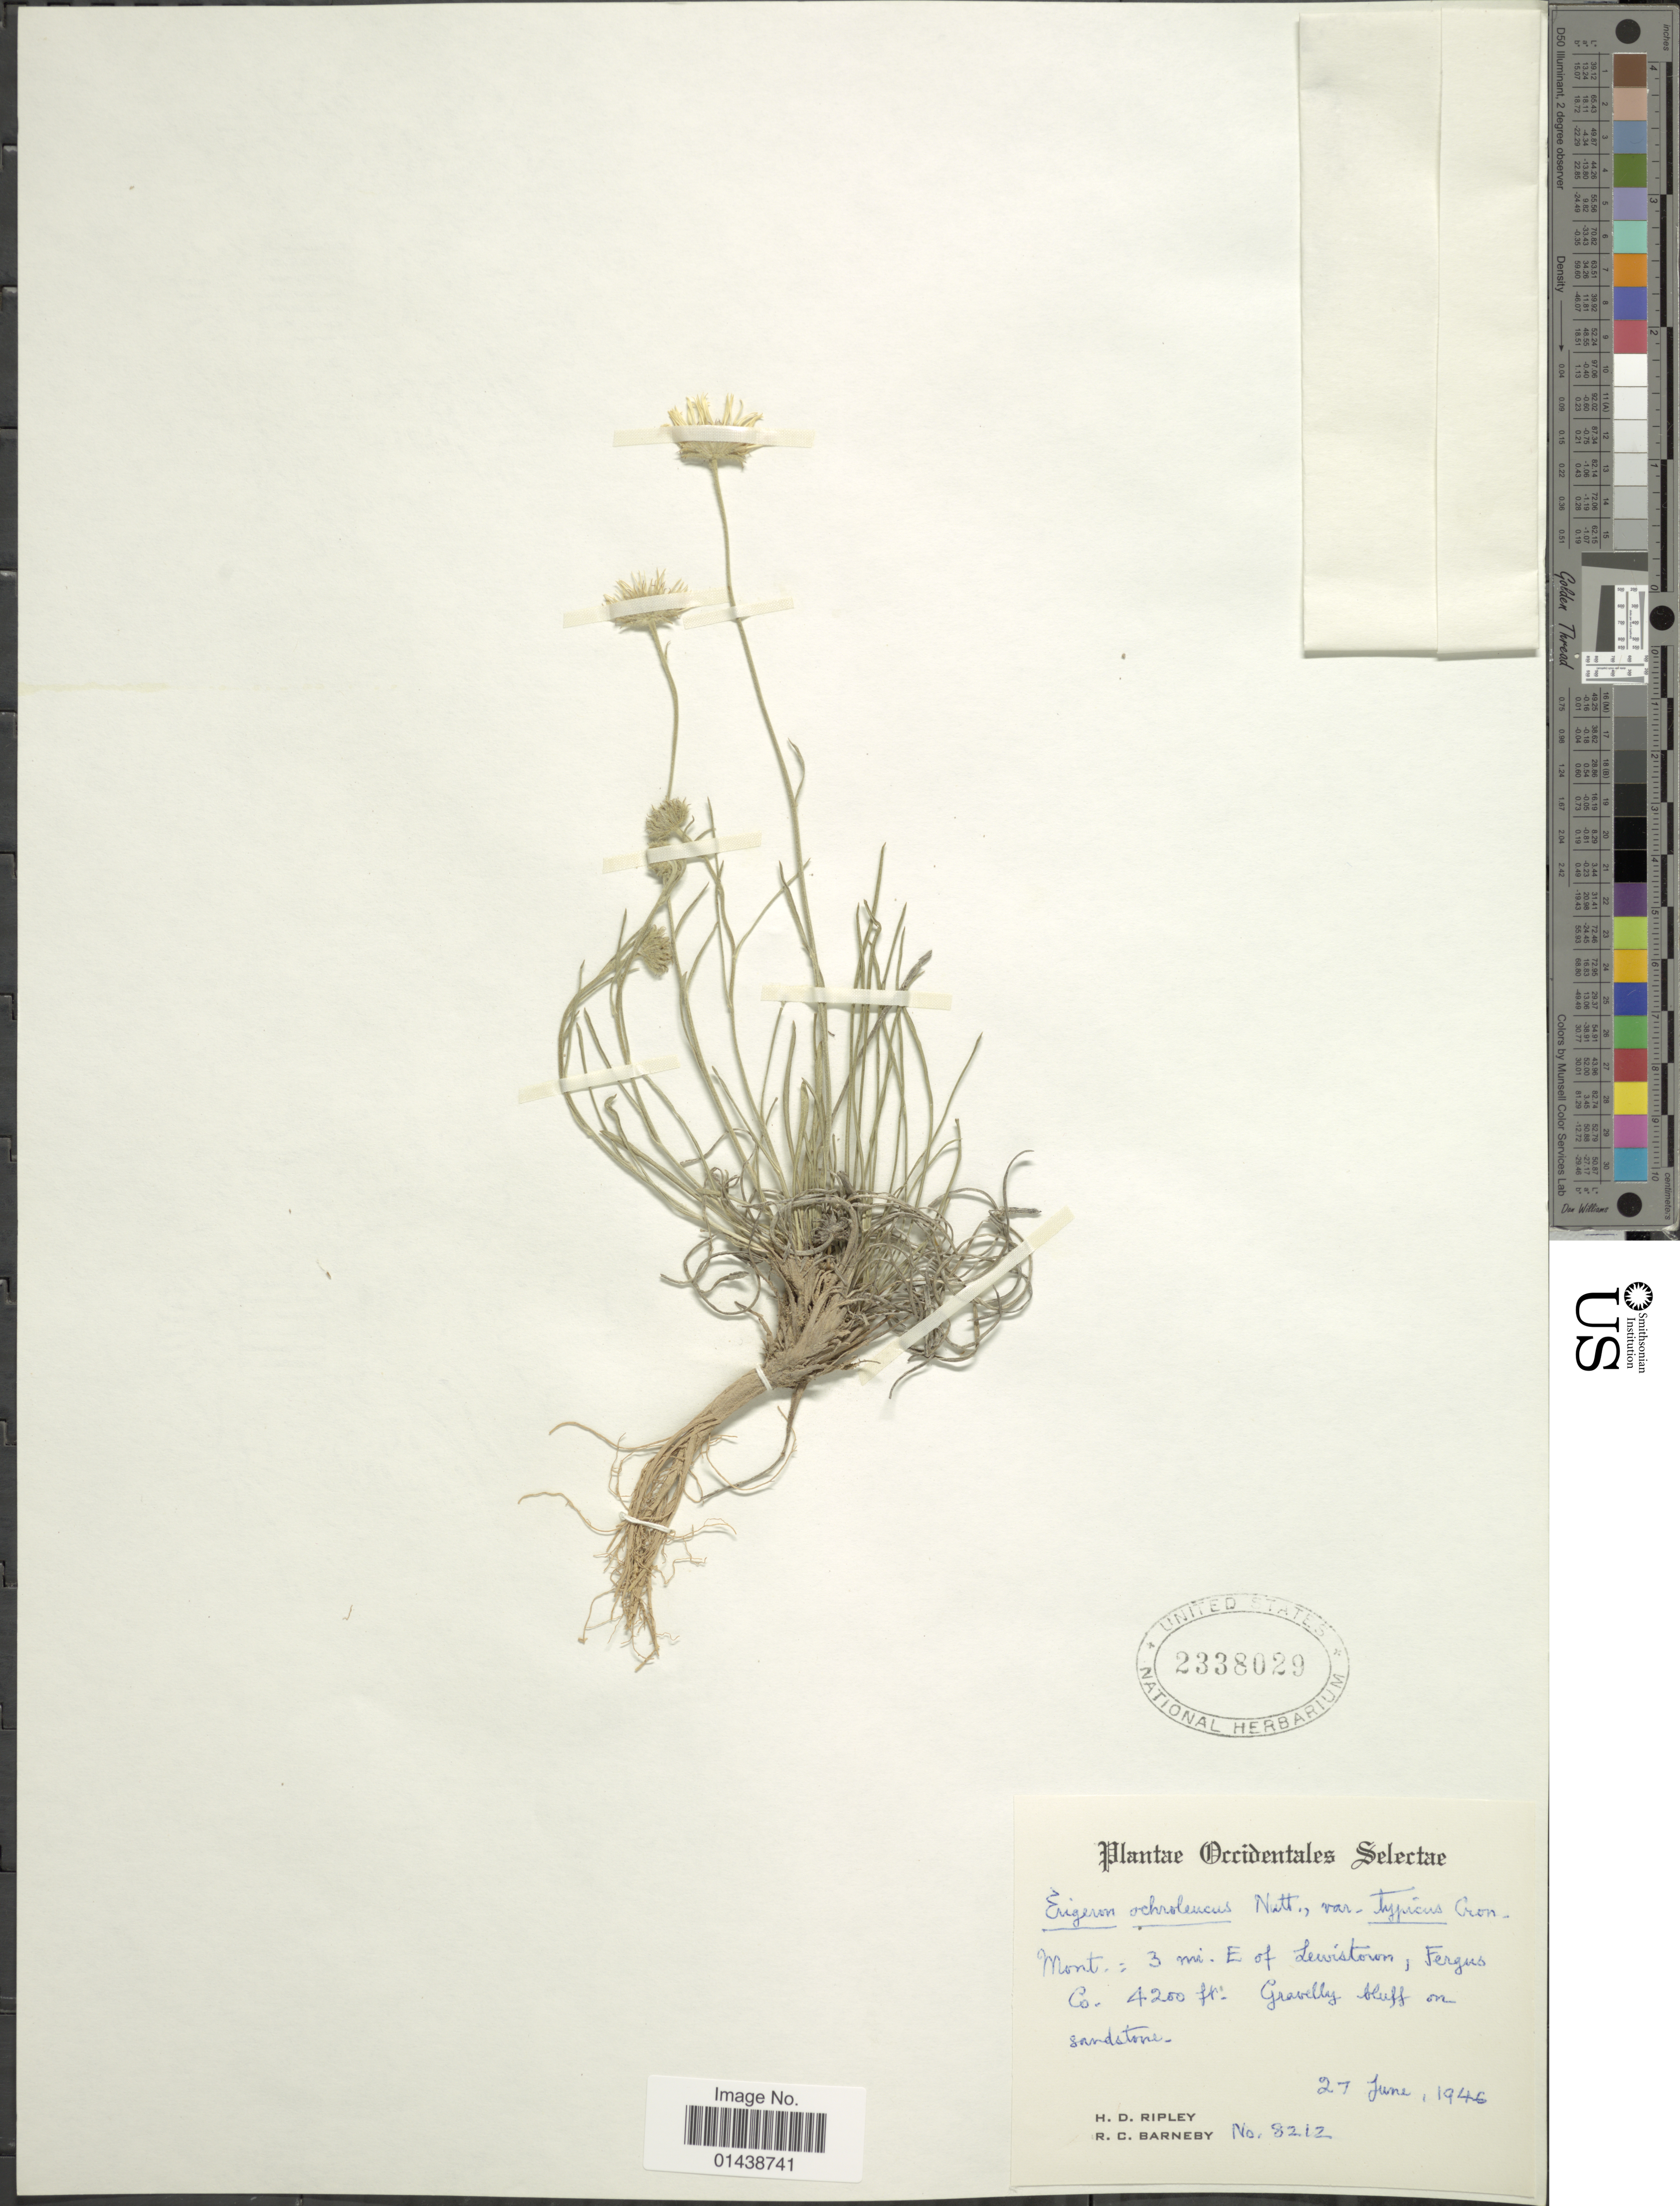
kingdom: Plantae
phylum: Tracheophyta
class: Magnoliopsida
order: Asterales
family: Asteraceae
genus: Erigeron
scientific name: Erigeron ochroleucus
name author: Nutt.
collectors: H. Ripley & R. C. Barneby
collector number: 8212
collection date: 1946-06-27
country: United States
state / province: Montana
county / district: Fergus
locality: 3 mi. E. of Lewistown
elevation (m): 1280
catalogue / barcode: US 2338029